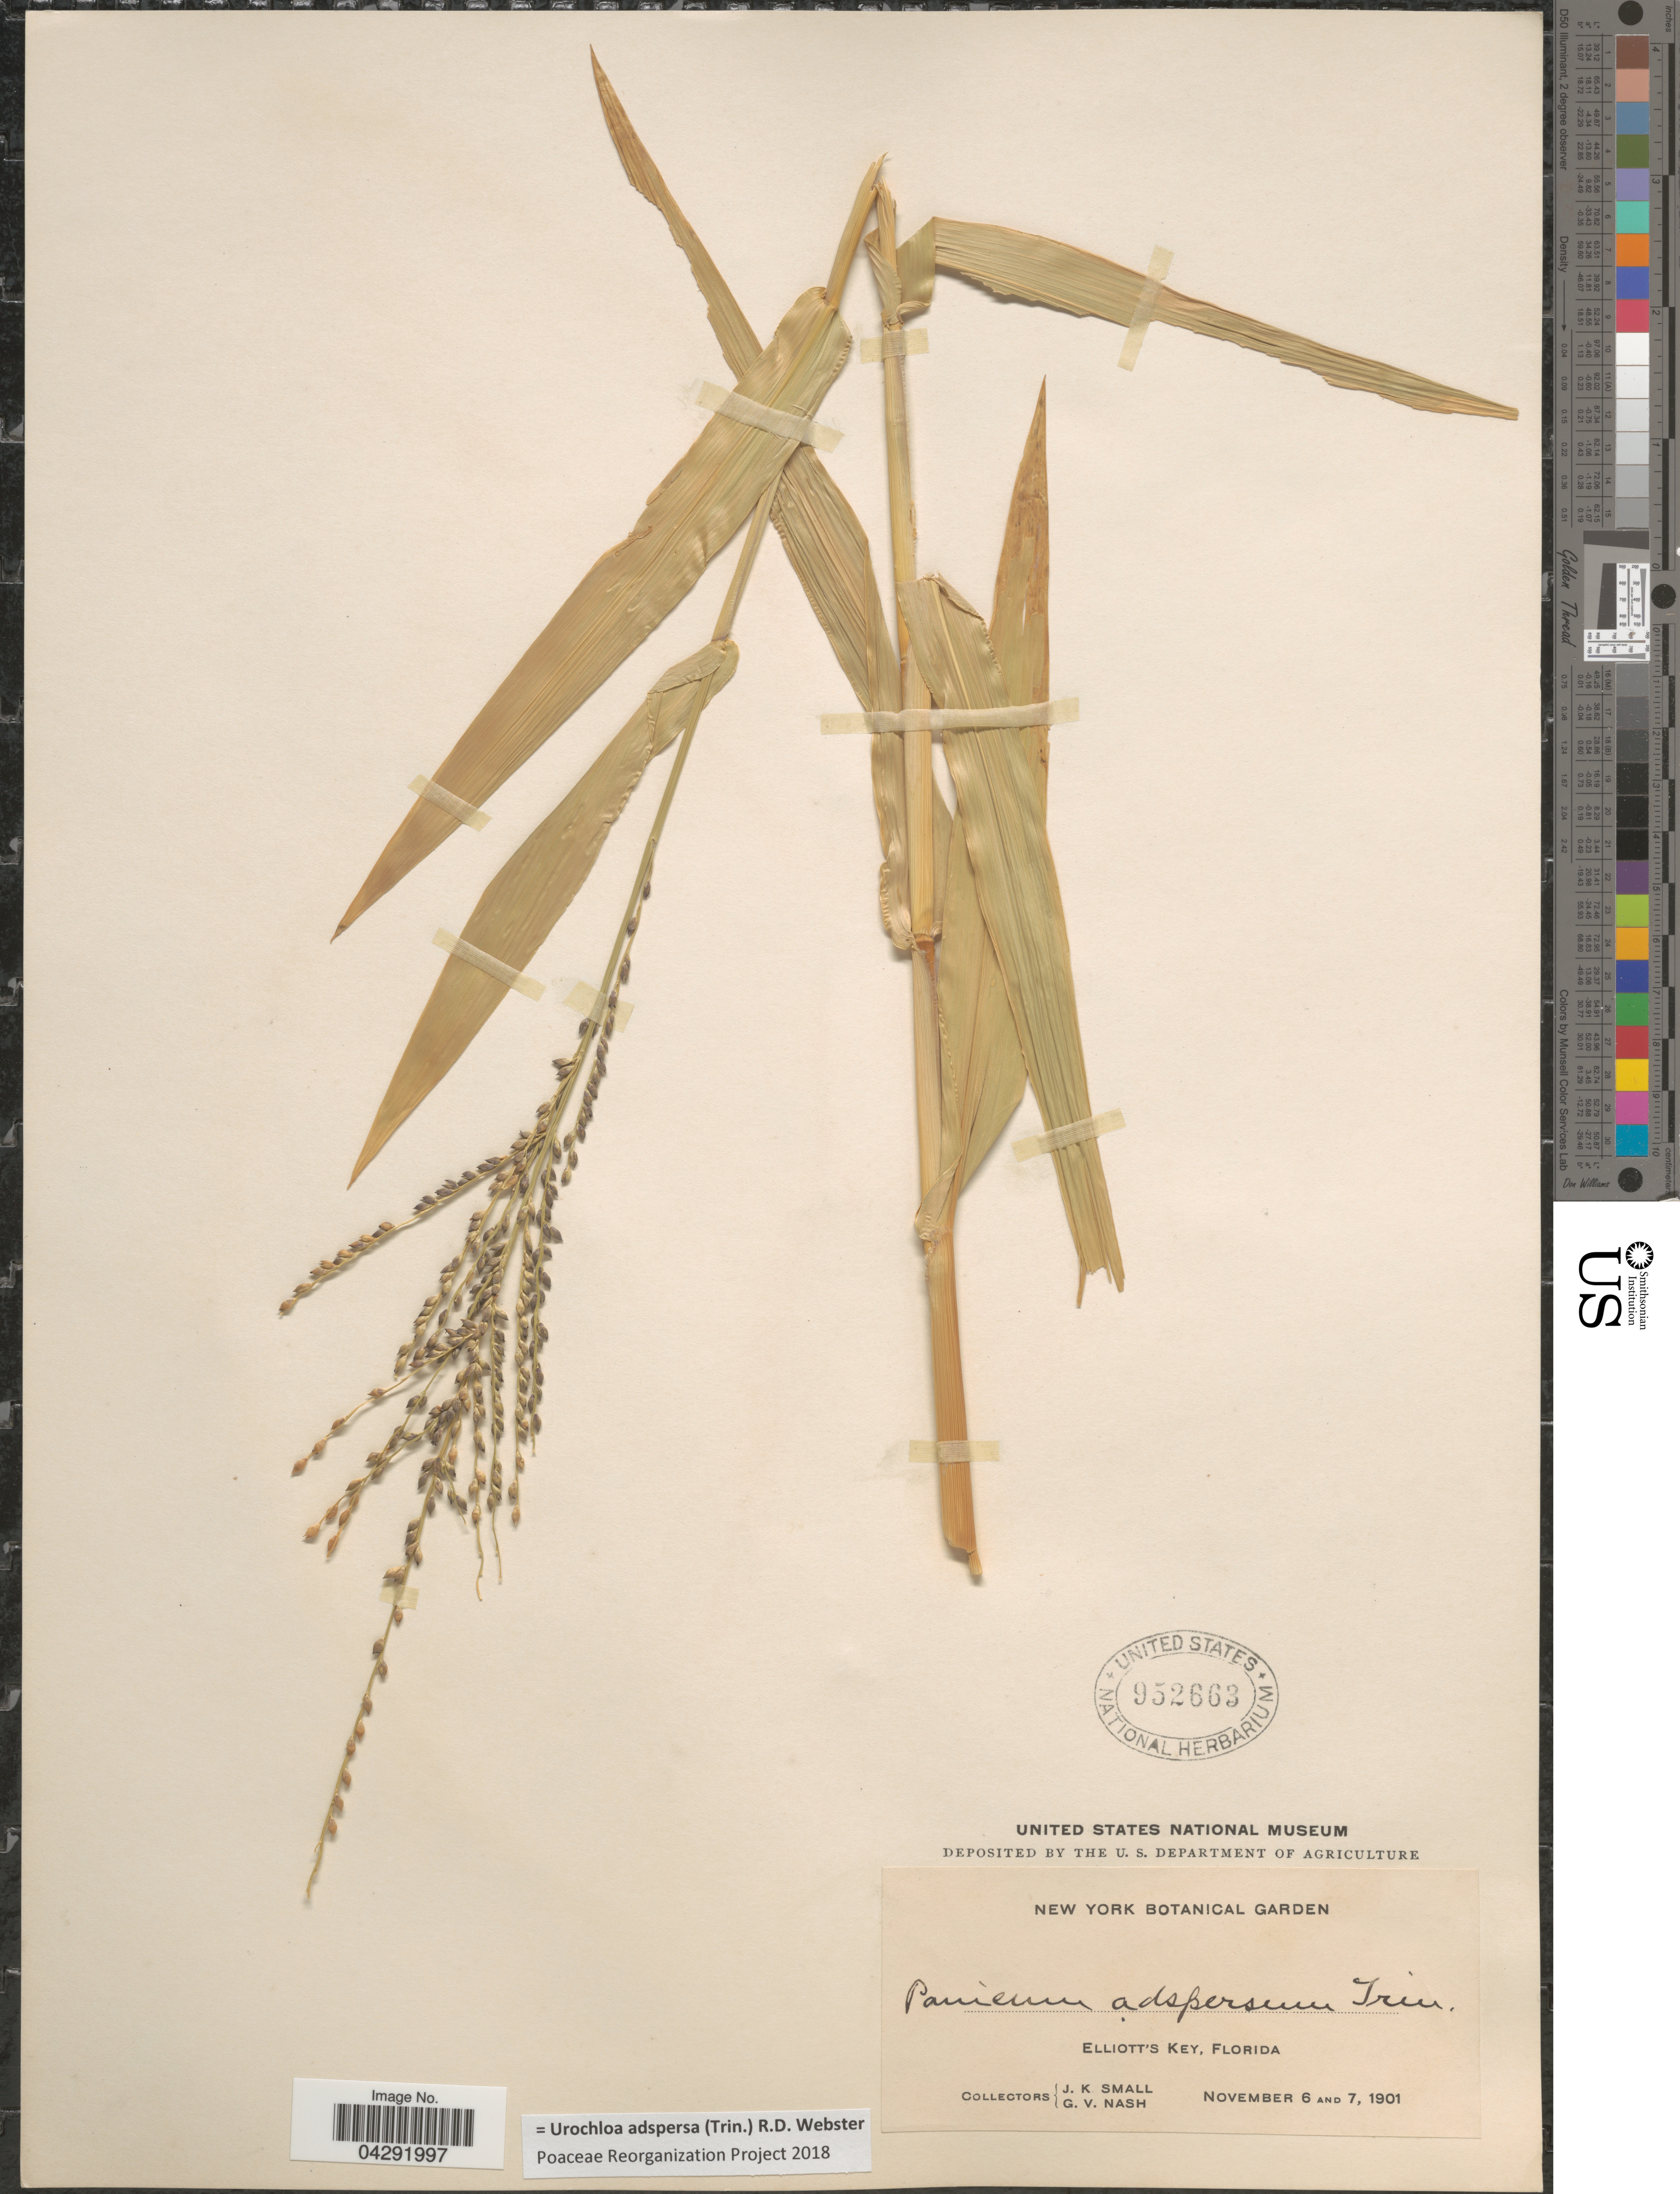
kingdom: Plantae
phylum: Tracheophyta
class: Liliopsida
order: Poales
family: Poaceae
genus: Urochloa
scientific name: Urochloa adspersa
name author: (Trin.) R.D. Webster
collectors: J. K. Small & G. V. Nash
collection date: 1901-11-06/1901-11-07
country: United States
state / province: Florida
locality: Elliot's Key.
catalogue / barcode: US 952663